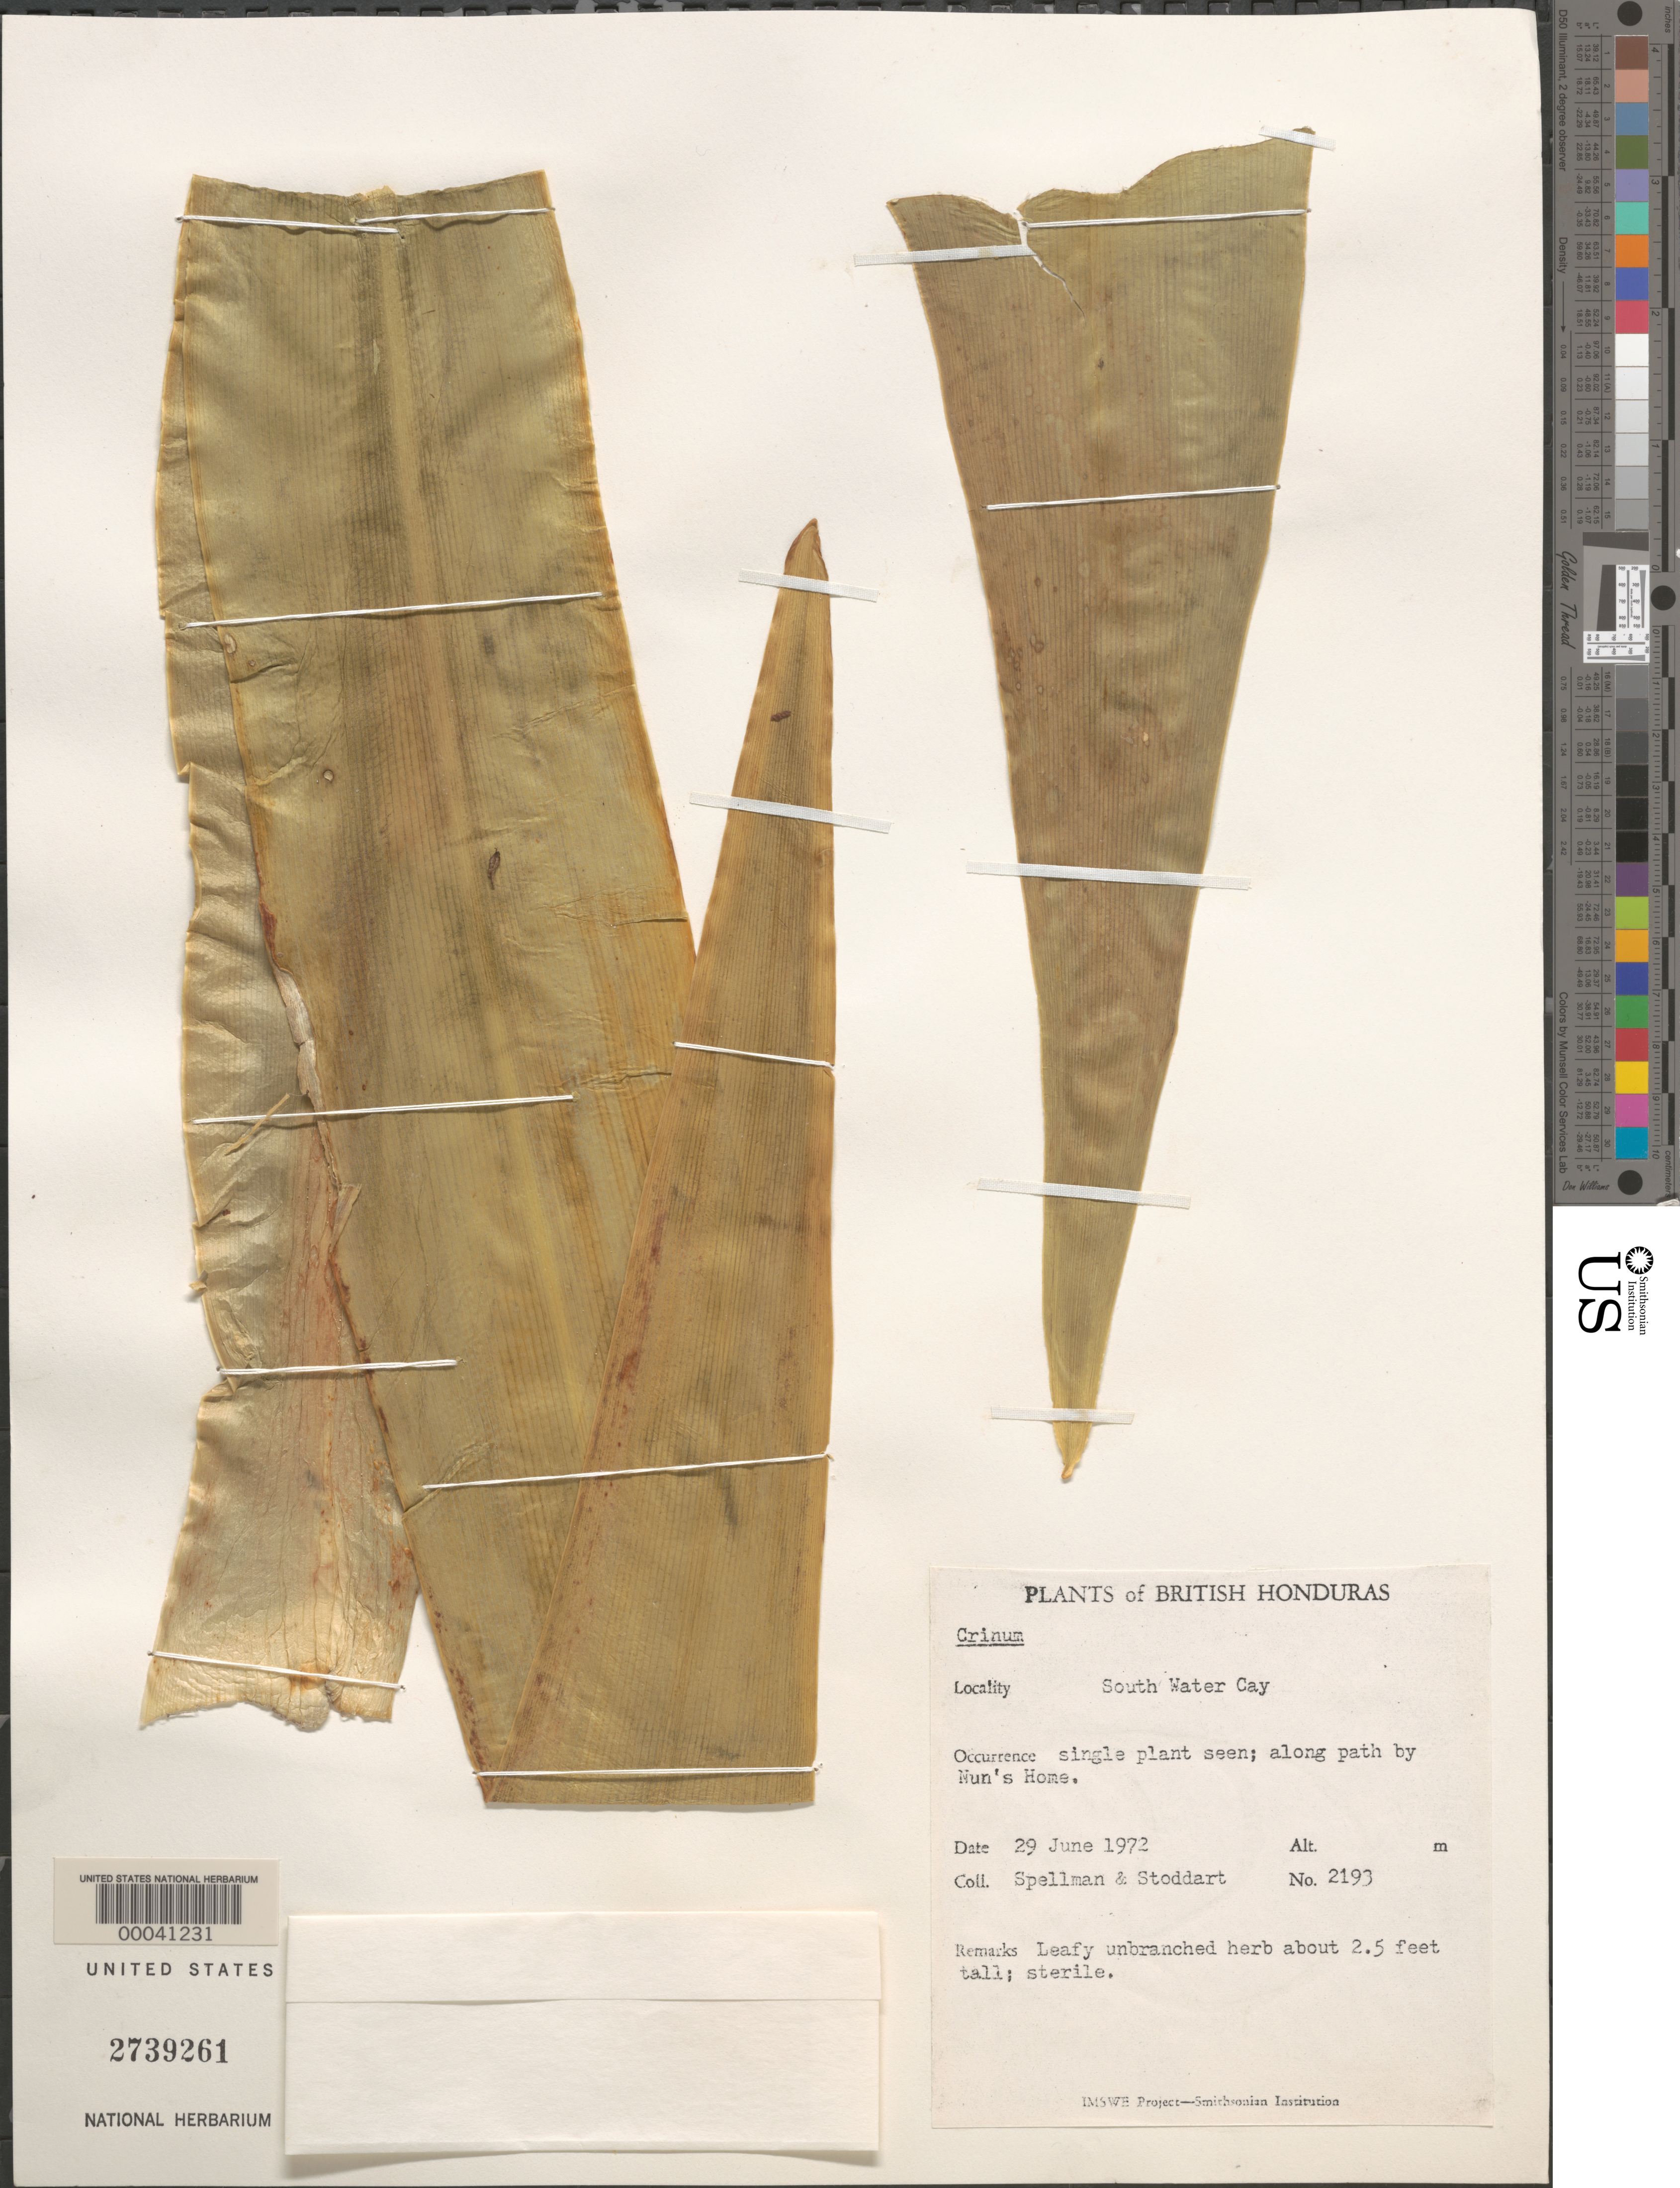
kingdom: Plantae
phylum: Tracheophyta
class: Liliopsida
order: Asparagales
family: Amaryllidaceae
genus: Crinum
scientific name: Crinum sp.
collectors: D. L. Spellman & D. R. Stoddart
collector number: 2193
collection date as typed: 29 Jun 1972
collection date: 1972-06-29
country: Belize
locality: South Water Cay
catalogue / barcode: US 2739261